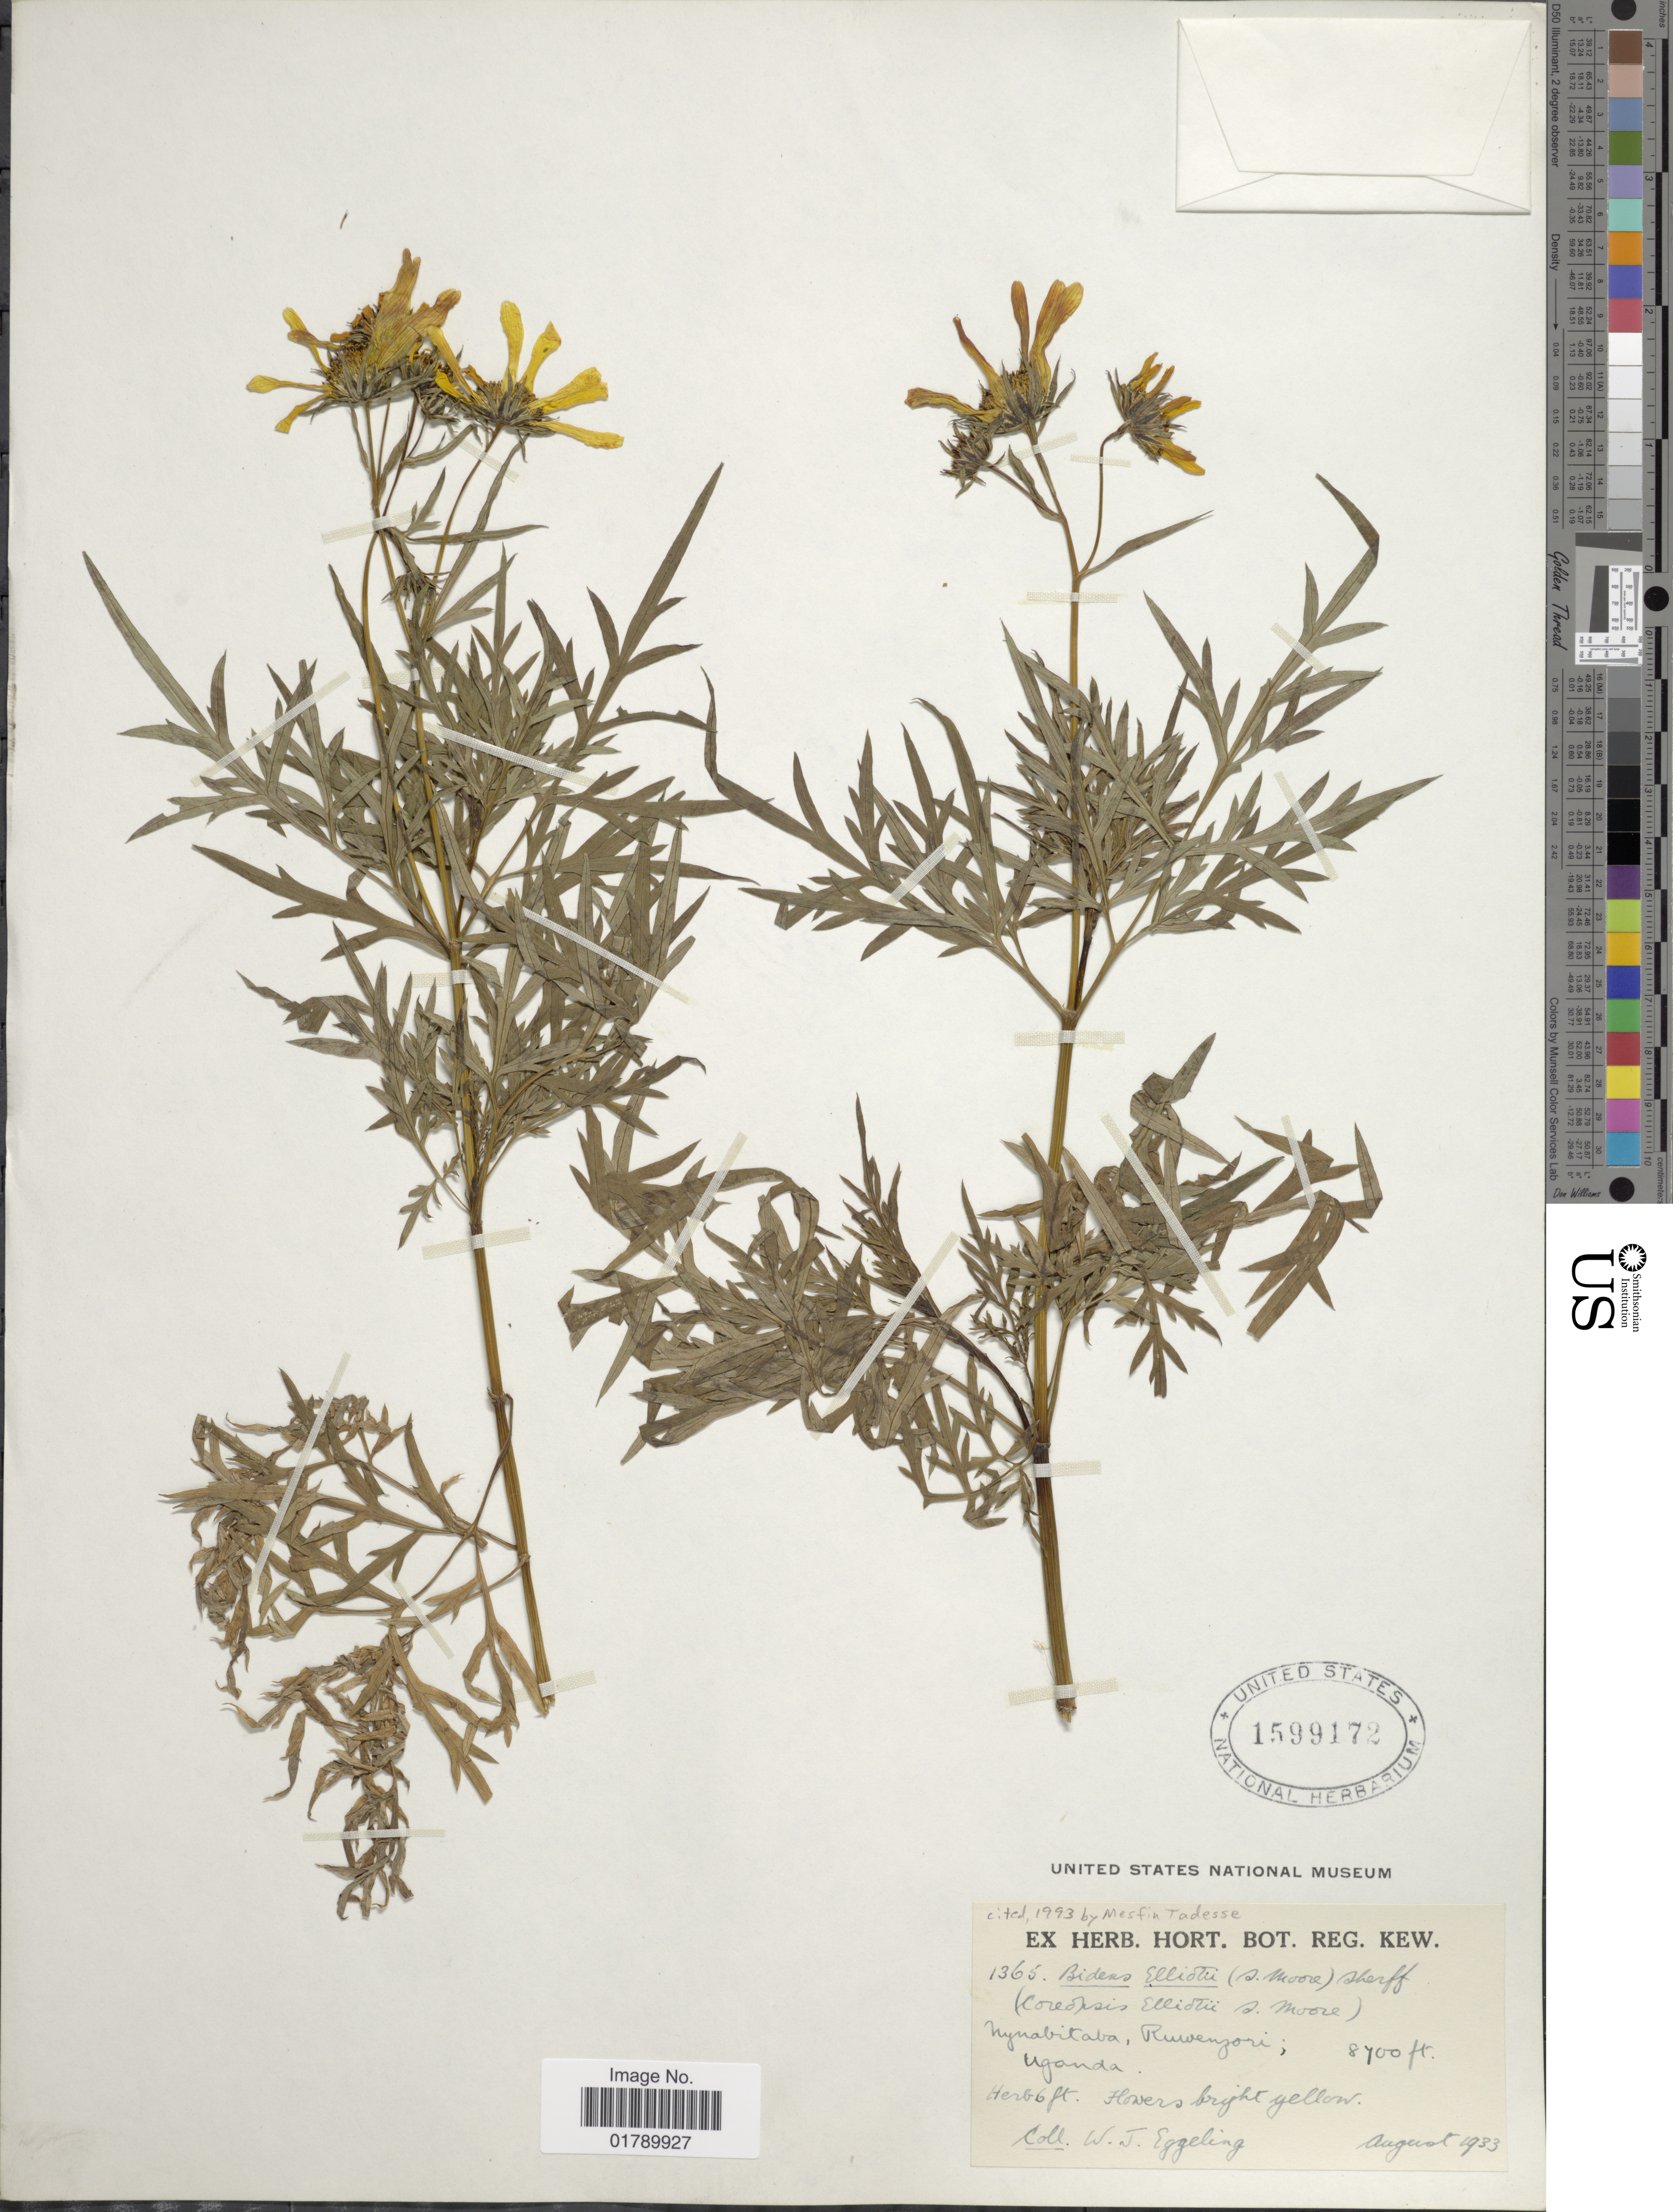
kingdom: Plantae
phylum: Tracheophyta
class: Magnoliopsida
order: Asterales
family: Asteraceae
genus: Bidens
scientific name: Bidens elliotii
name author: (S. Moore) Sherff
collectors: W. Eggeling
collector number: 1365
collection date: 1933-08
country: Uganda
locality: Nynabitaba, Ruwenzori; Uganda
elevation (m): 2652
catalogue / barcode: US 1599172